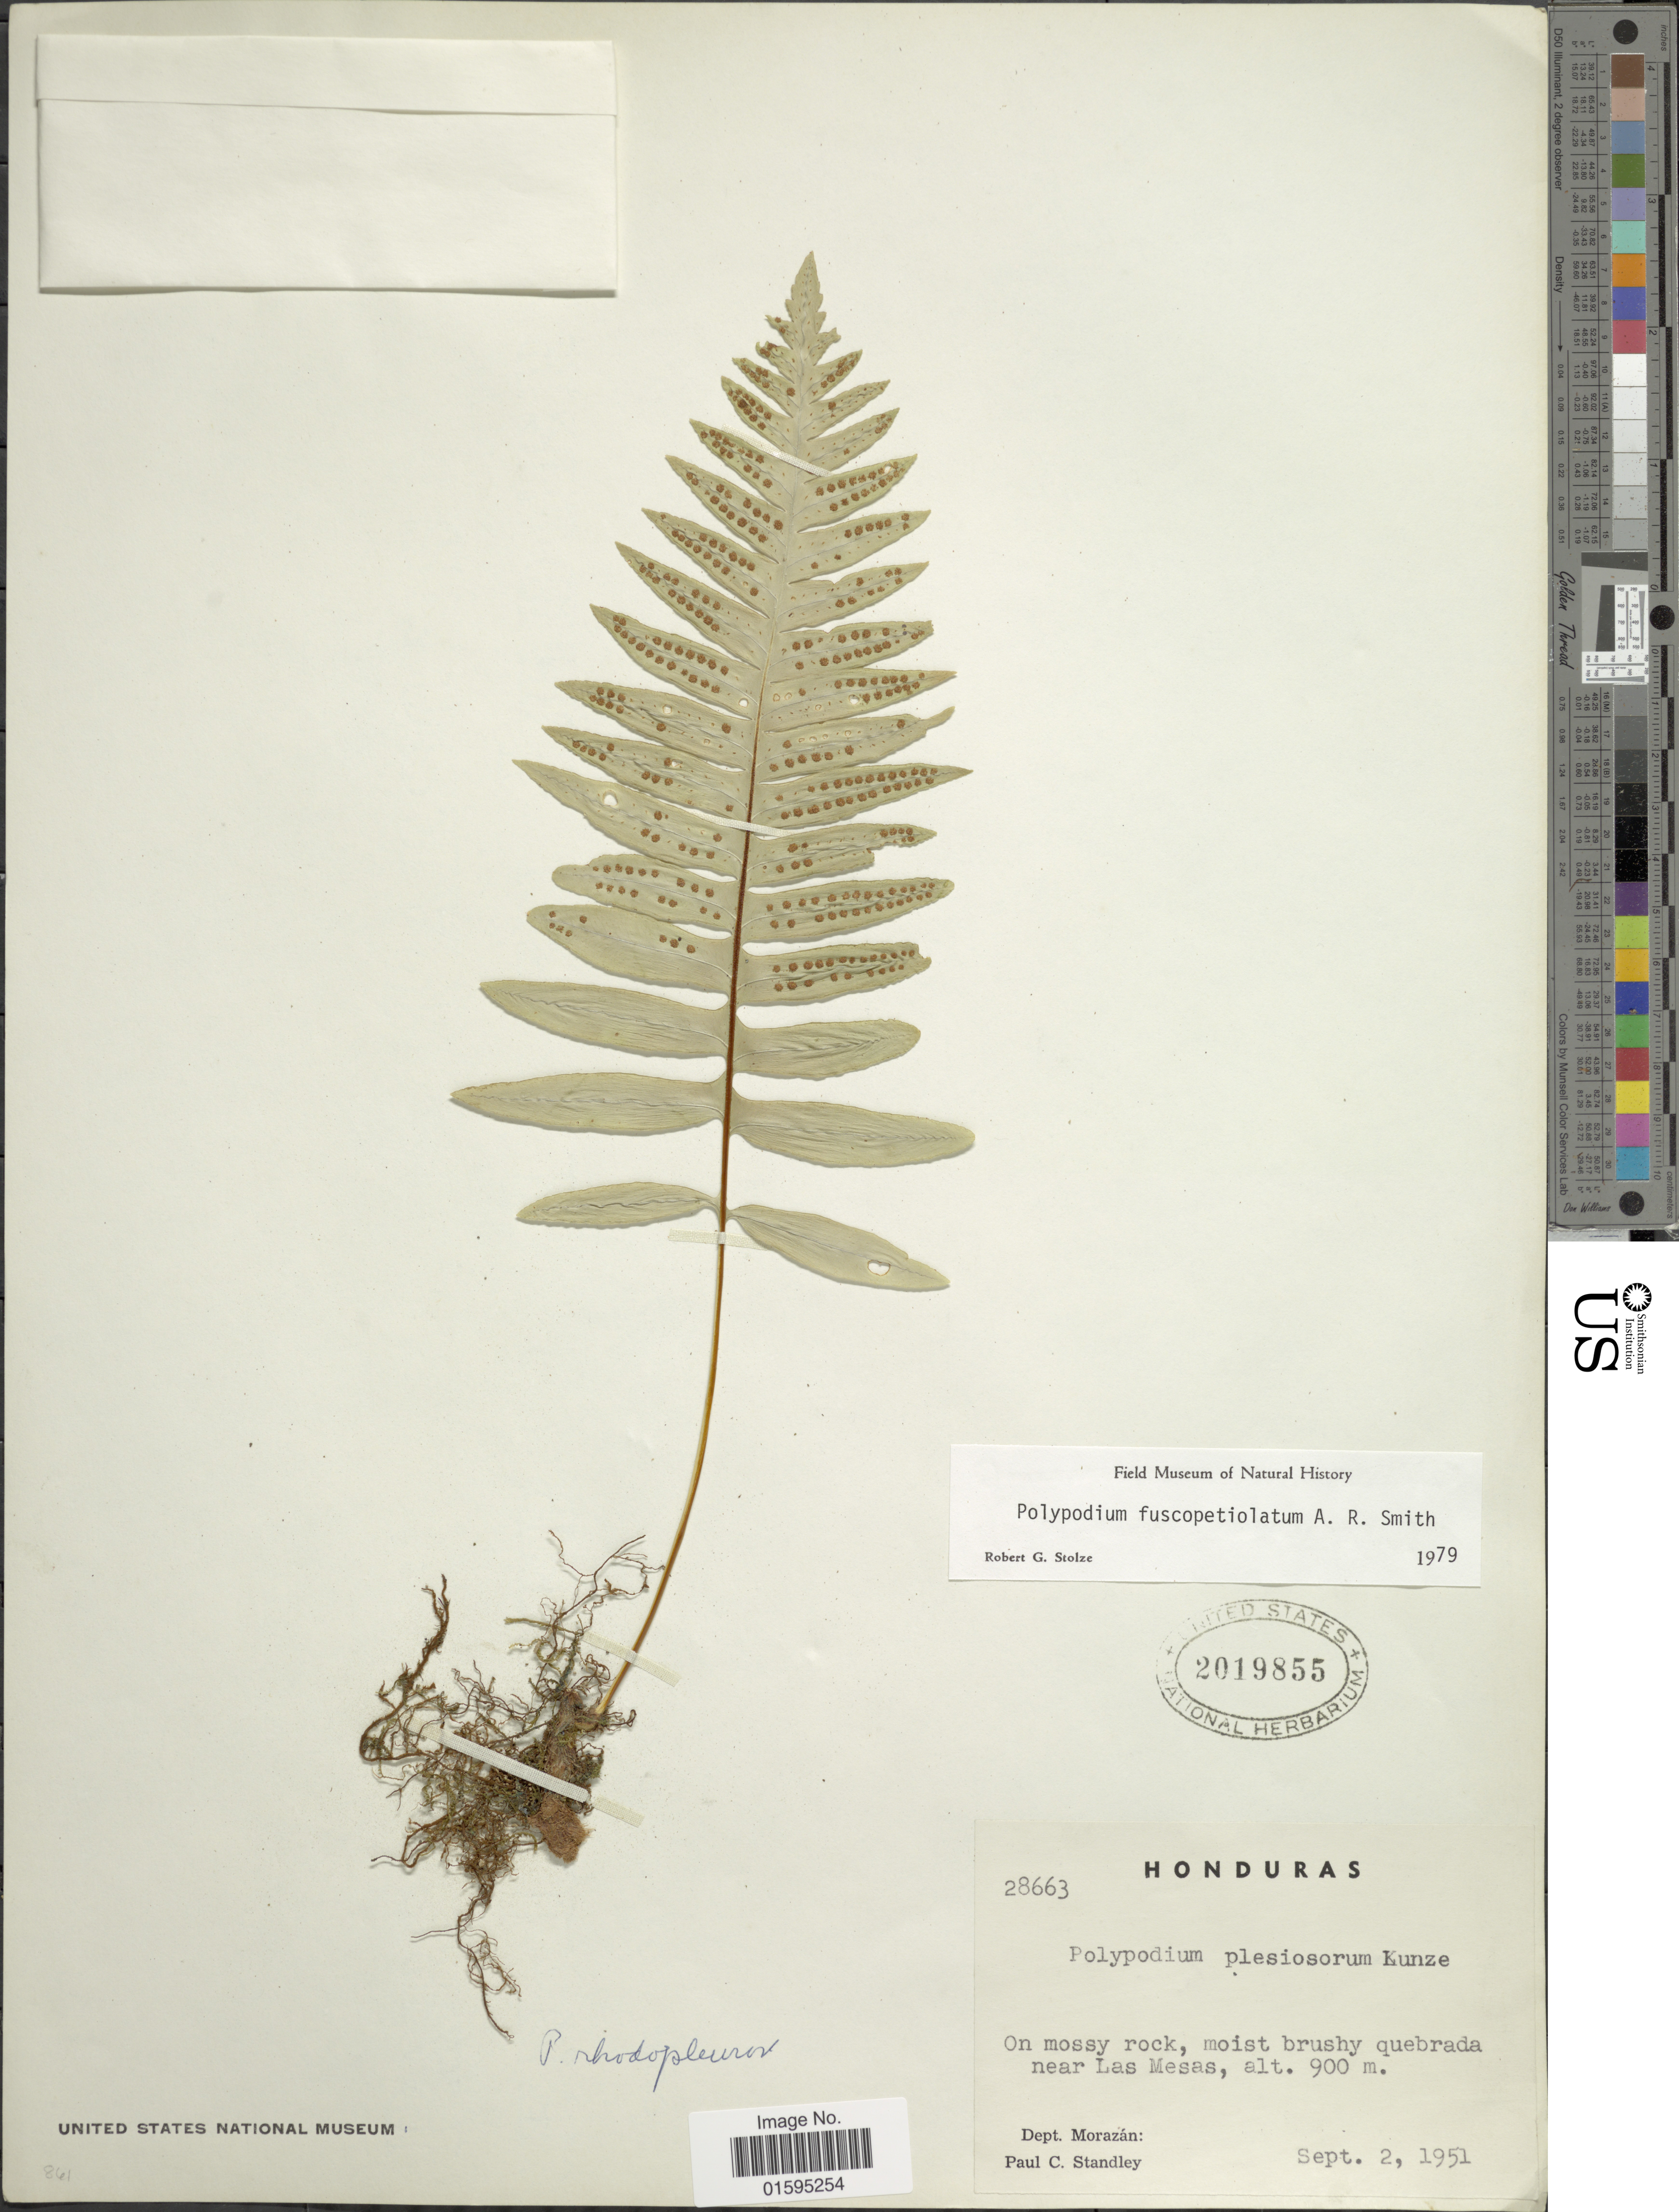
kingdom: Plantae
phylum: Tracheophyta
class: Polypodiopsida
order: Polypodiales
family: Polypodiaceae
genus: Polypodium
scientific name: Polypodium fuscopetiolatum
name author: A.R. Sm.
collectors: P. C. Standley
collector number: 28663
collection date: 1951-09-02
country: Honduras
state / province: Fco. Morazán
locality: On mossy rock, moist brushy quebrada near Las Mesas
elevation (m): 900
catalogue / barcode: US 2019855